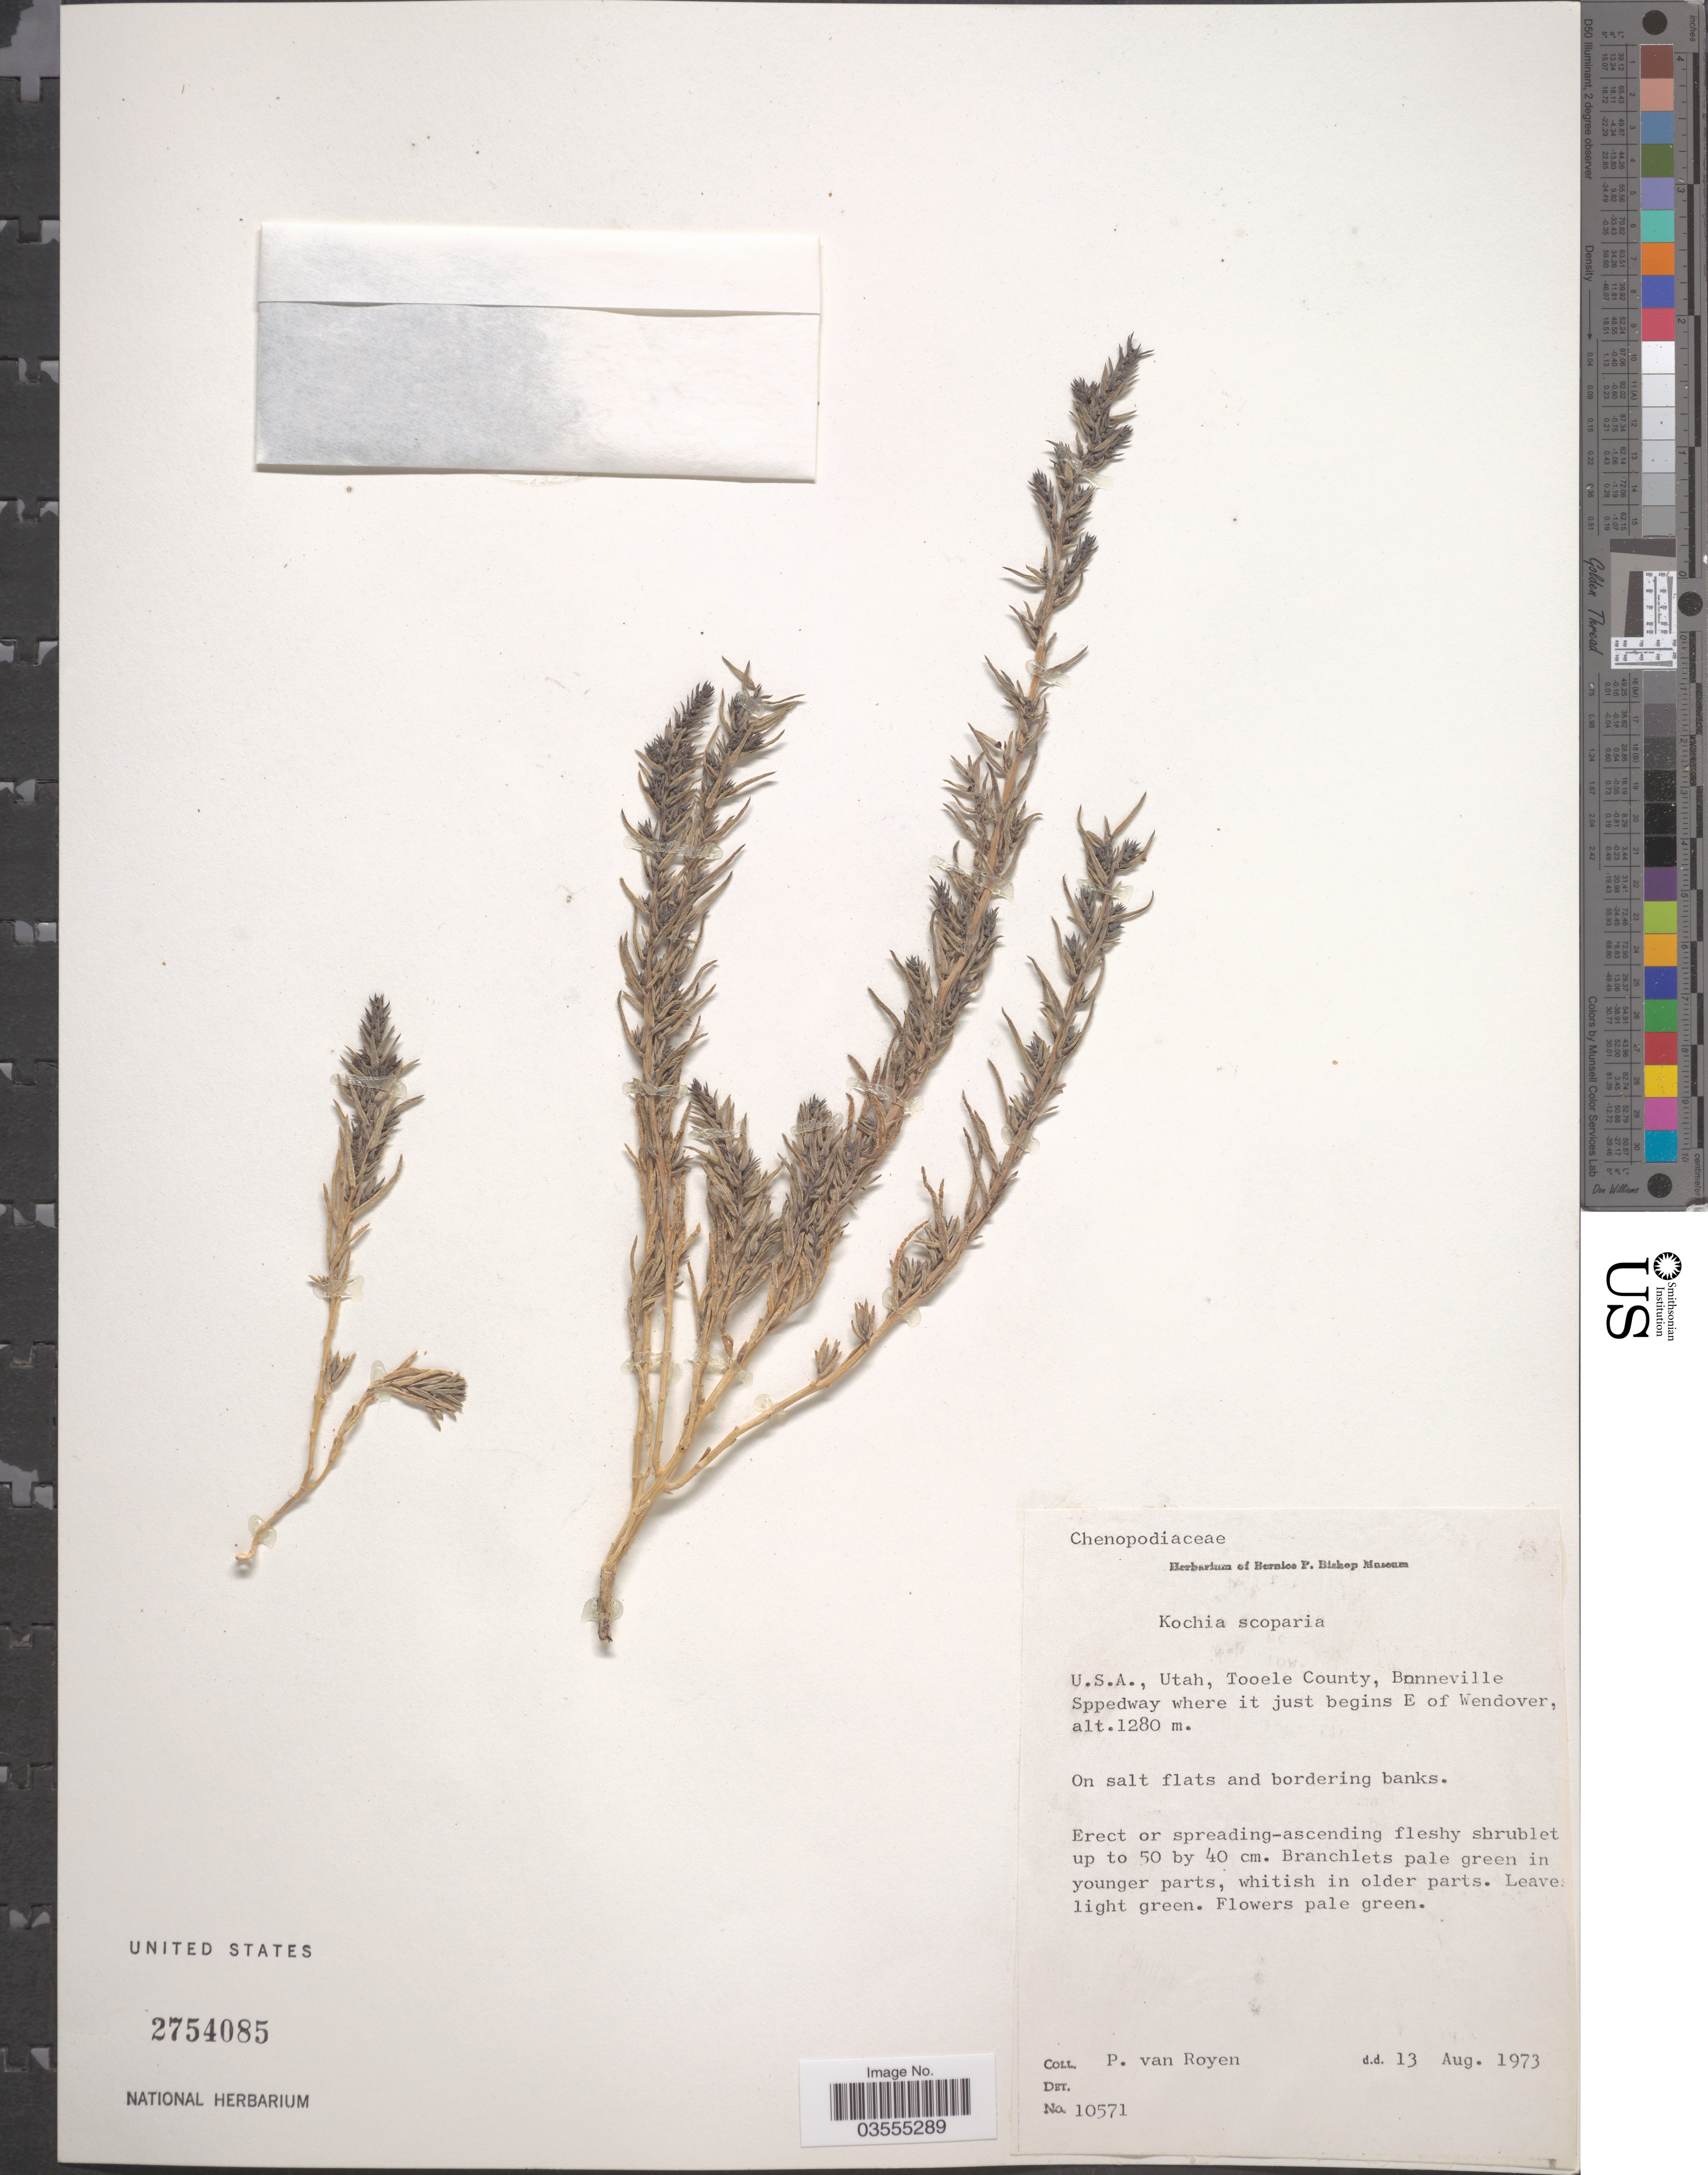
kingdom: Plantae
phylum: Tracheophyta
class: Magnoliopsida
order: Caryophyllales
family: Amaranthaceae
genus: Suaeda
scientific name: Suaeda prostrata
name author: Pall.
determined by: Strong, Mark T., (BOT), Smithsonian Institution - National Museum of Natural History (UNITED STATES)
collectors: P. van Royen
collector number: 10571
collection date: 1973-08-13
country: United States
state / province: Utah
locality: U.S.A., Tooele County, Bonneville Sppedway where it just begins E of Wendover.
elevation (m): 1280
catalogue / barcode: US 2754085